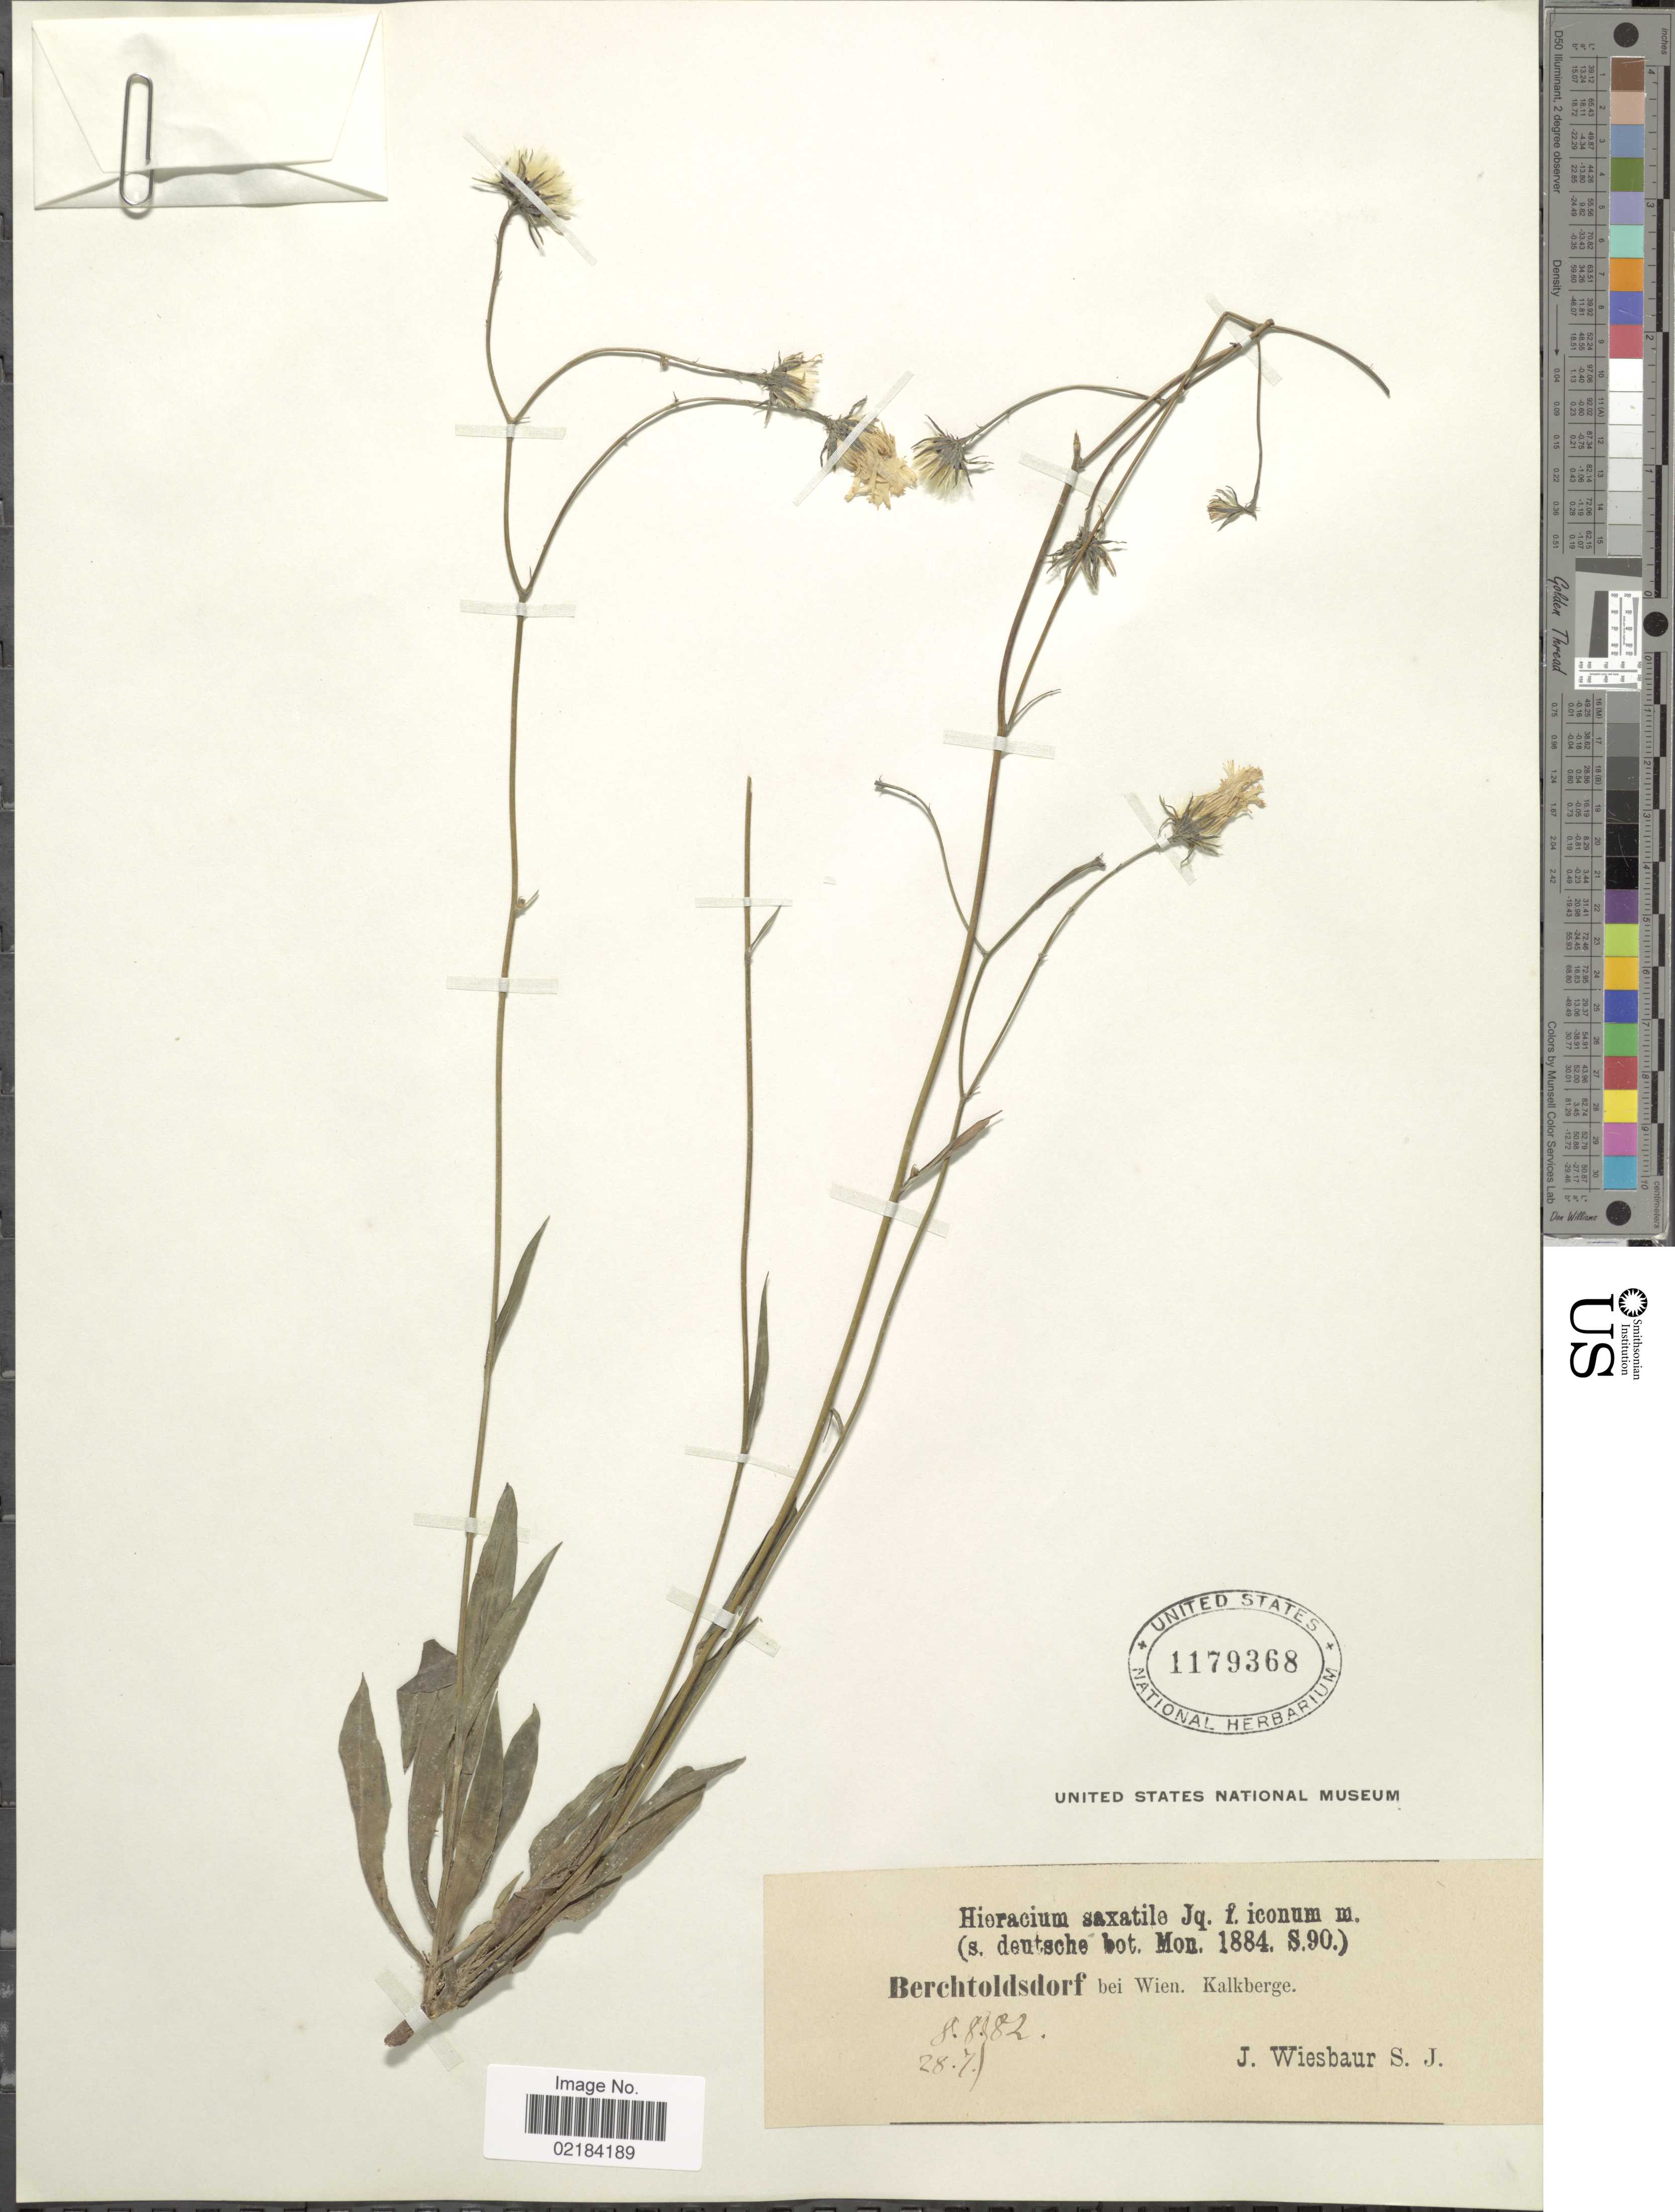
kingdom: Plantae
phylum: Tracheophyta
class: Magnoliopsida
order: Asterales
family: Asteraceae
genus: Hieracium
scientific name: Hieracium saxatile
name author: Jacq.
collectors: J. Wiesbaur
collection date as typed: Transcribed d/m/y: 28/7/82 to 8/8/82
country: Austria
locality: Perchtoldsdorf bei Wien Kalkberge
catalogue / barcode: US 1179368